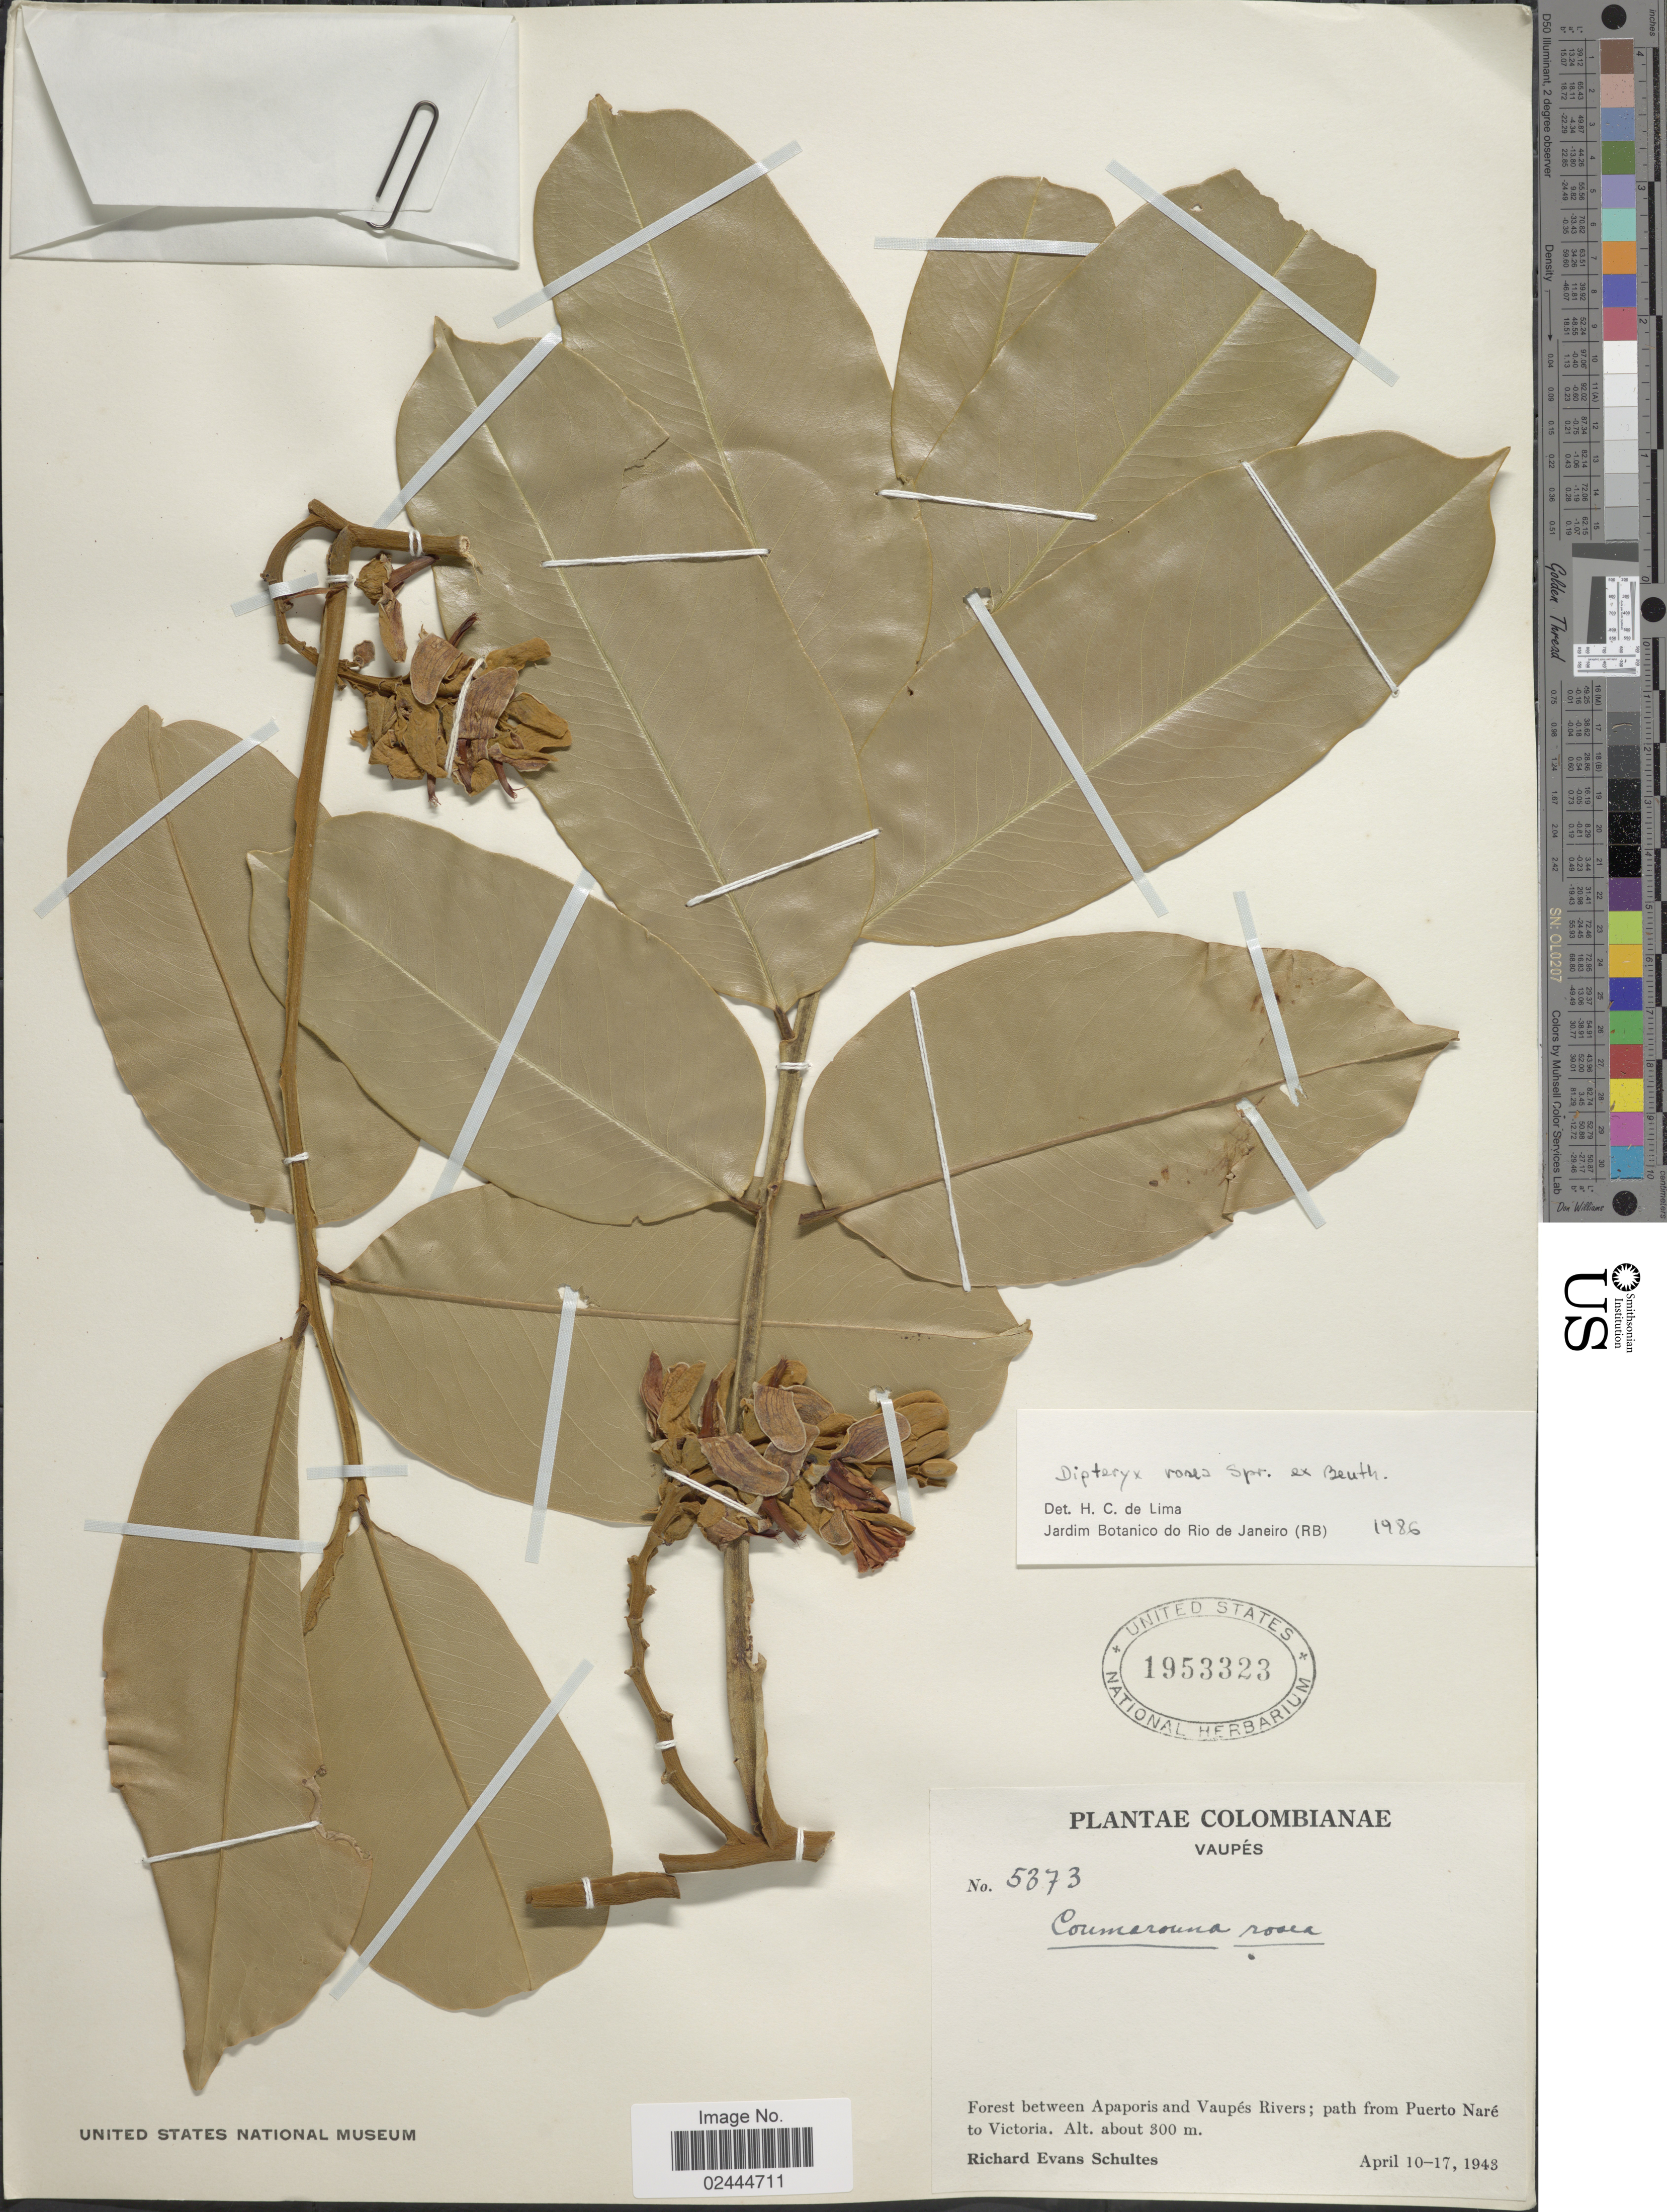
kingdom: Plantae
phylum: Tracheophyta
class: Magnoliopsida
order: Fabales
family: Fabaceae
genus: Dipteryx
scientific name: Dipteryx rosea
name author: Spruce ex Benth.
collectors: R. E. Schultes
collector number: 5373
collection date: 1943-04-10/1943-04-17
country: Colombia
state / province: Vaupés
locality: Forest between Apaporis and Vaupes Rivers, path from Puerto Nare to Victoria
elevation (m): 300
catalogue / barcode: US 1953323